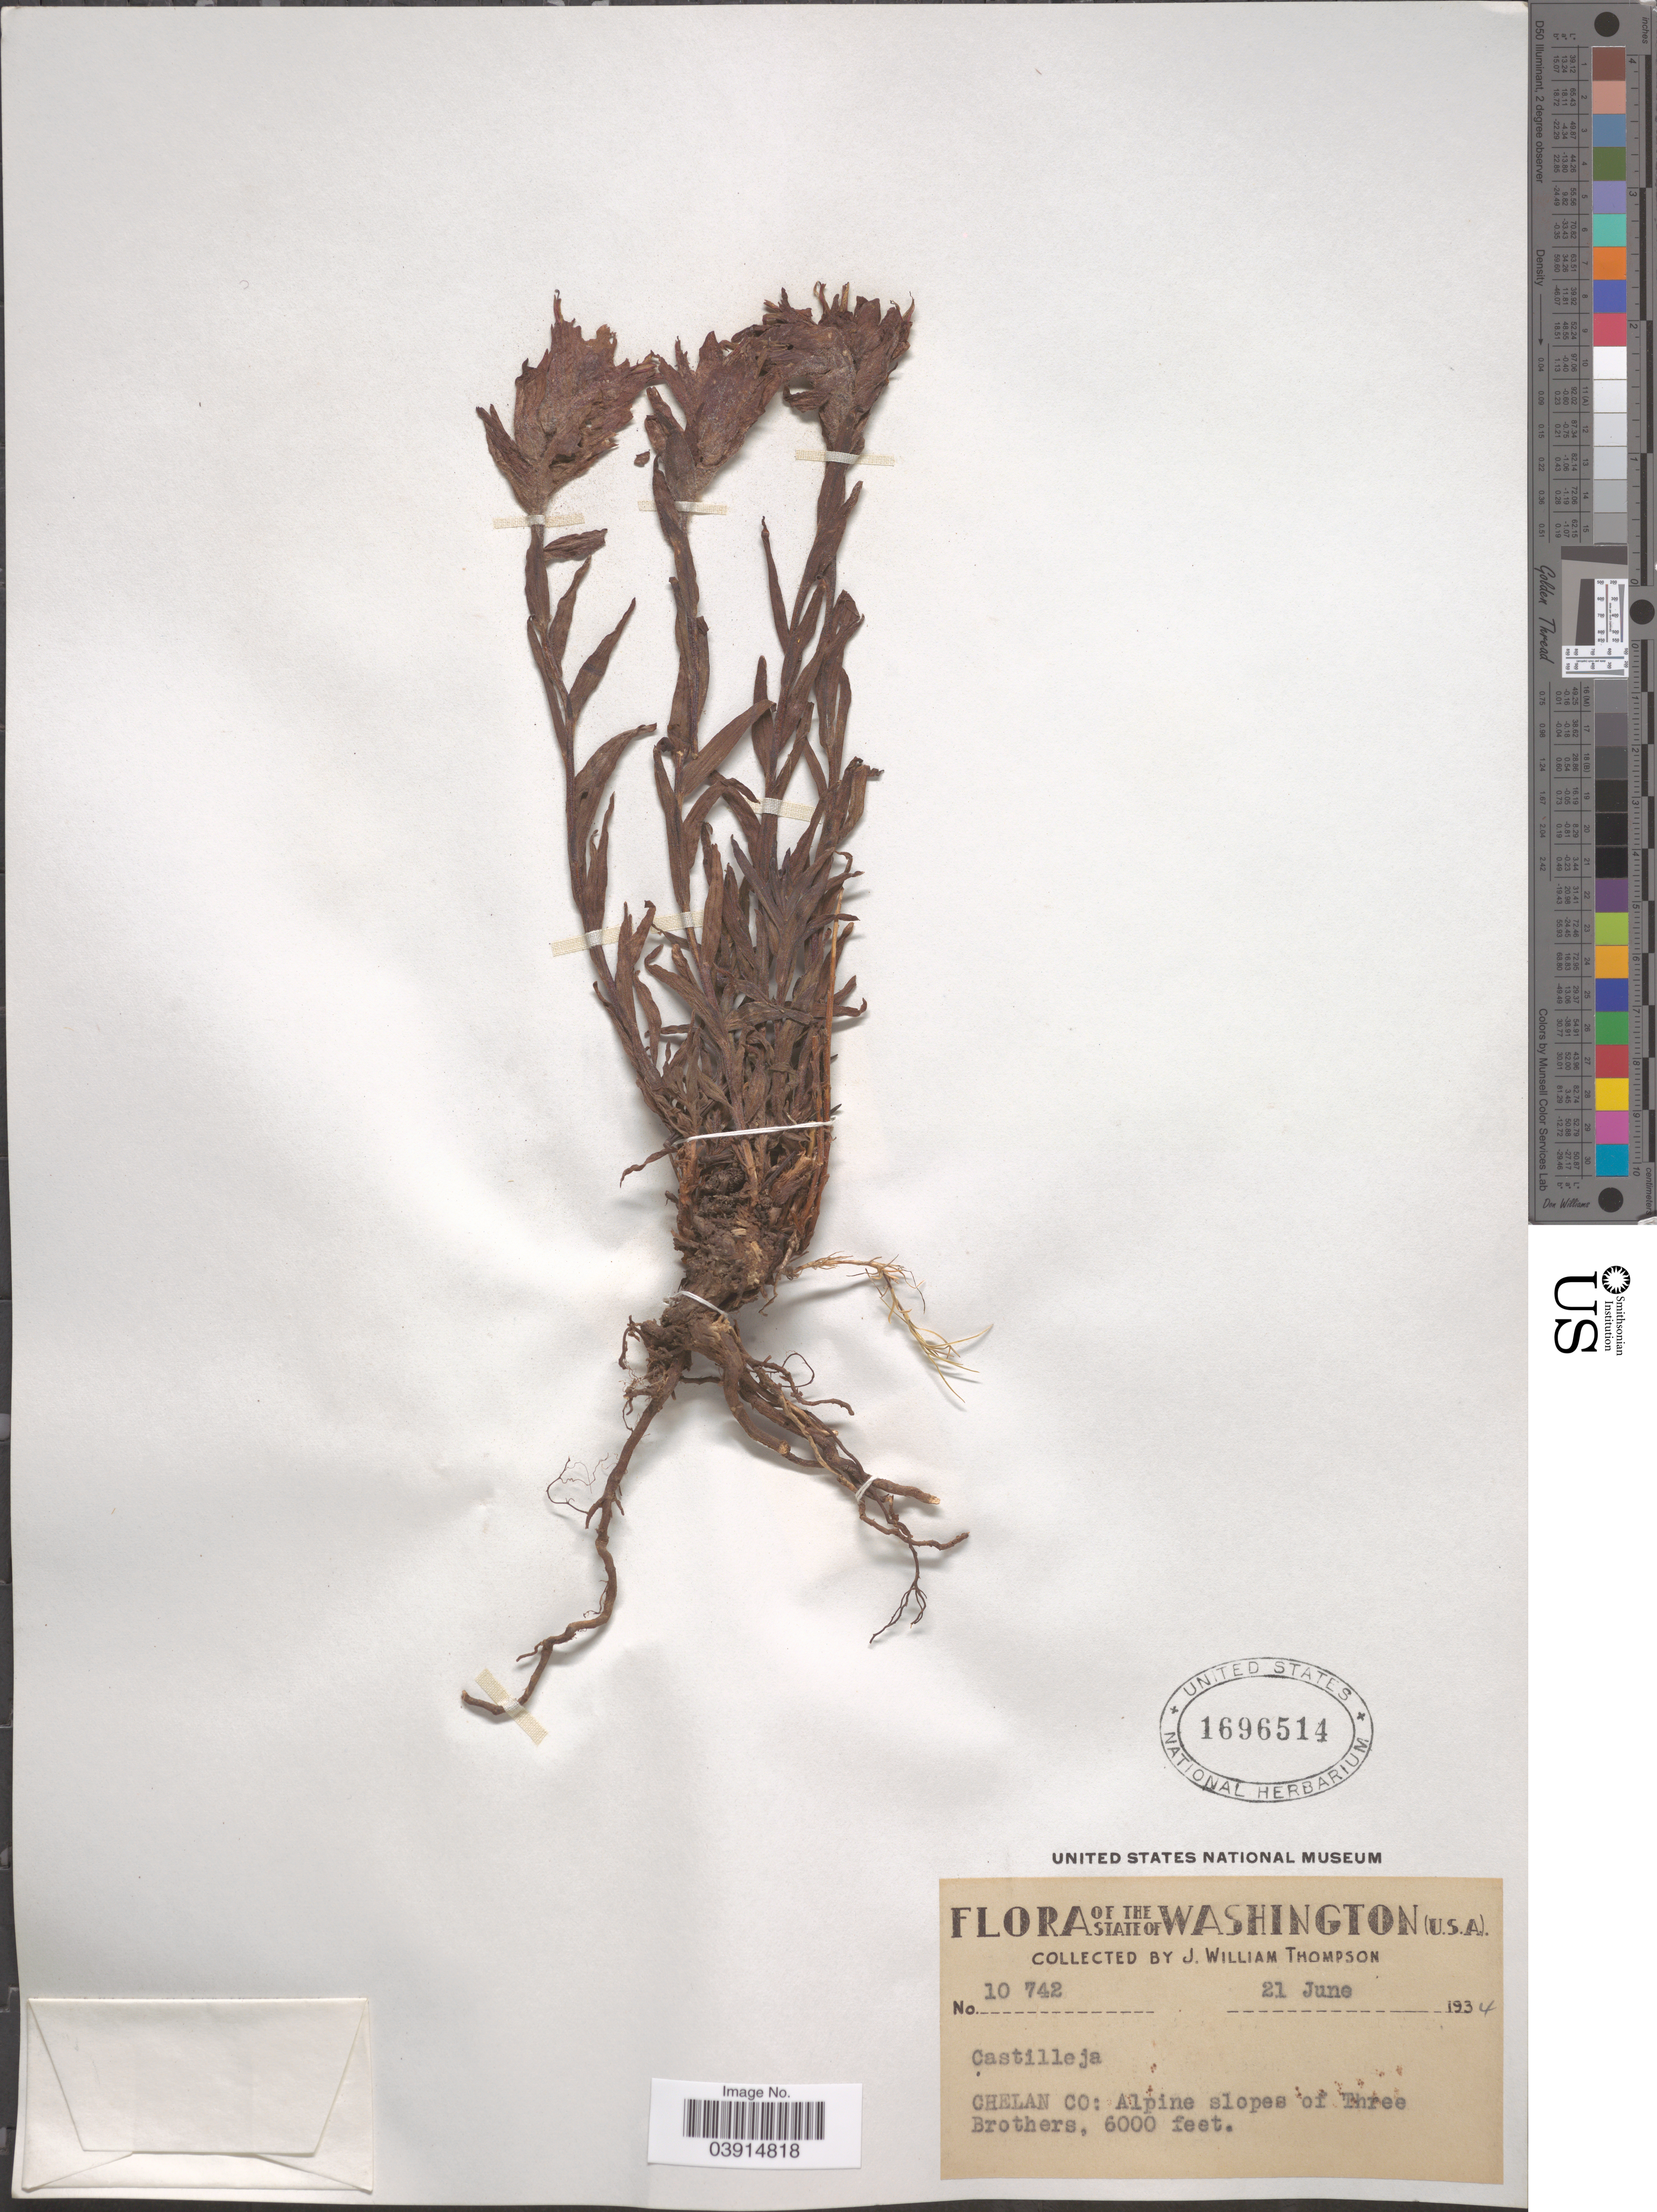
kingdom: Plantae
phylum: Tracheophyta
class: Magnoliopsida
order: Lamiales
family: Orobanchaceae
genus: Castilleja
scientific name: Castilleja sp.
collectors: J. W. Thompson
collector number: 10742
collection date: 1934-06-21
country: United States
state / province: Washington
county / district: Chelan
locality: Chelan Co: Alpine slopes of Three Brothers.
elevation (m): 1829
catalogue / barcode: US 1696514